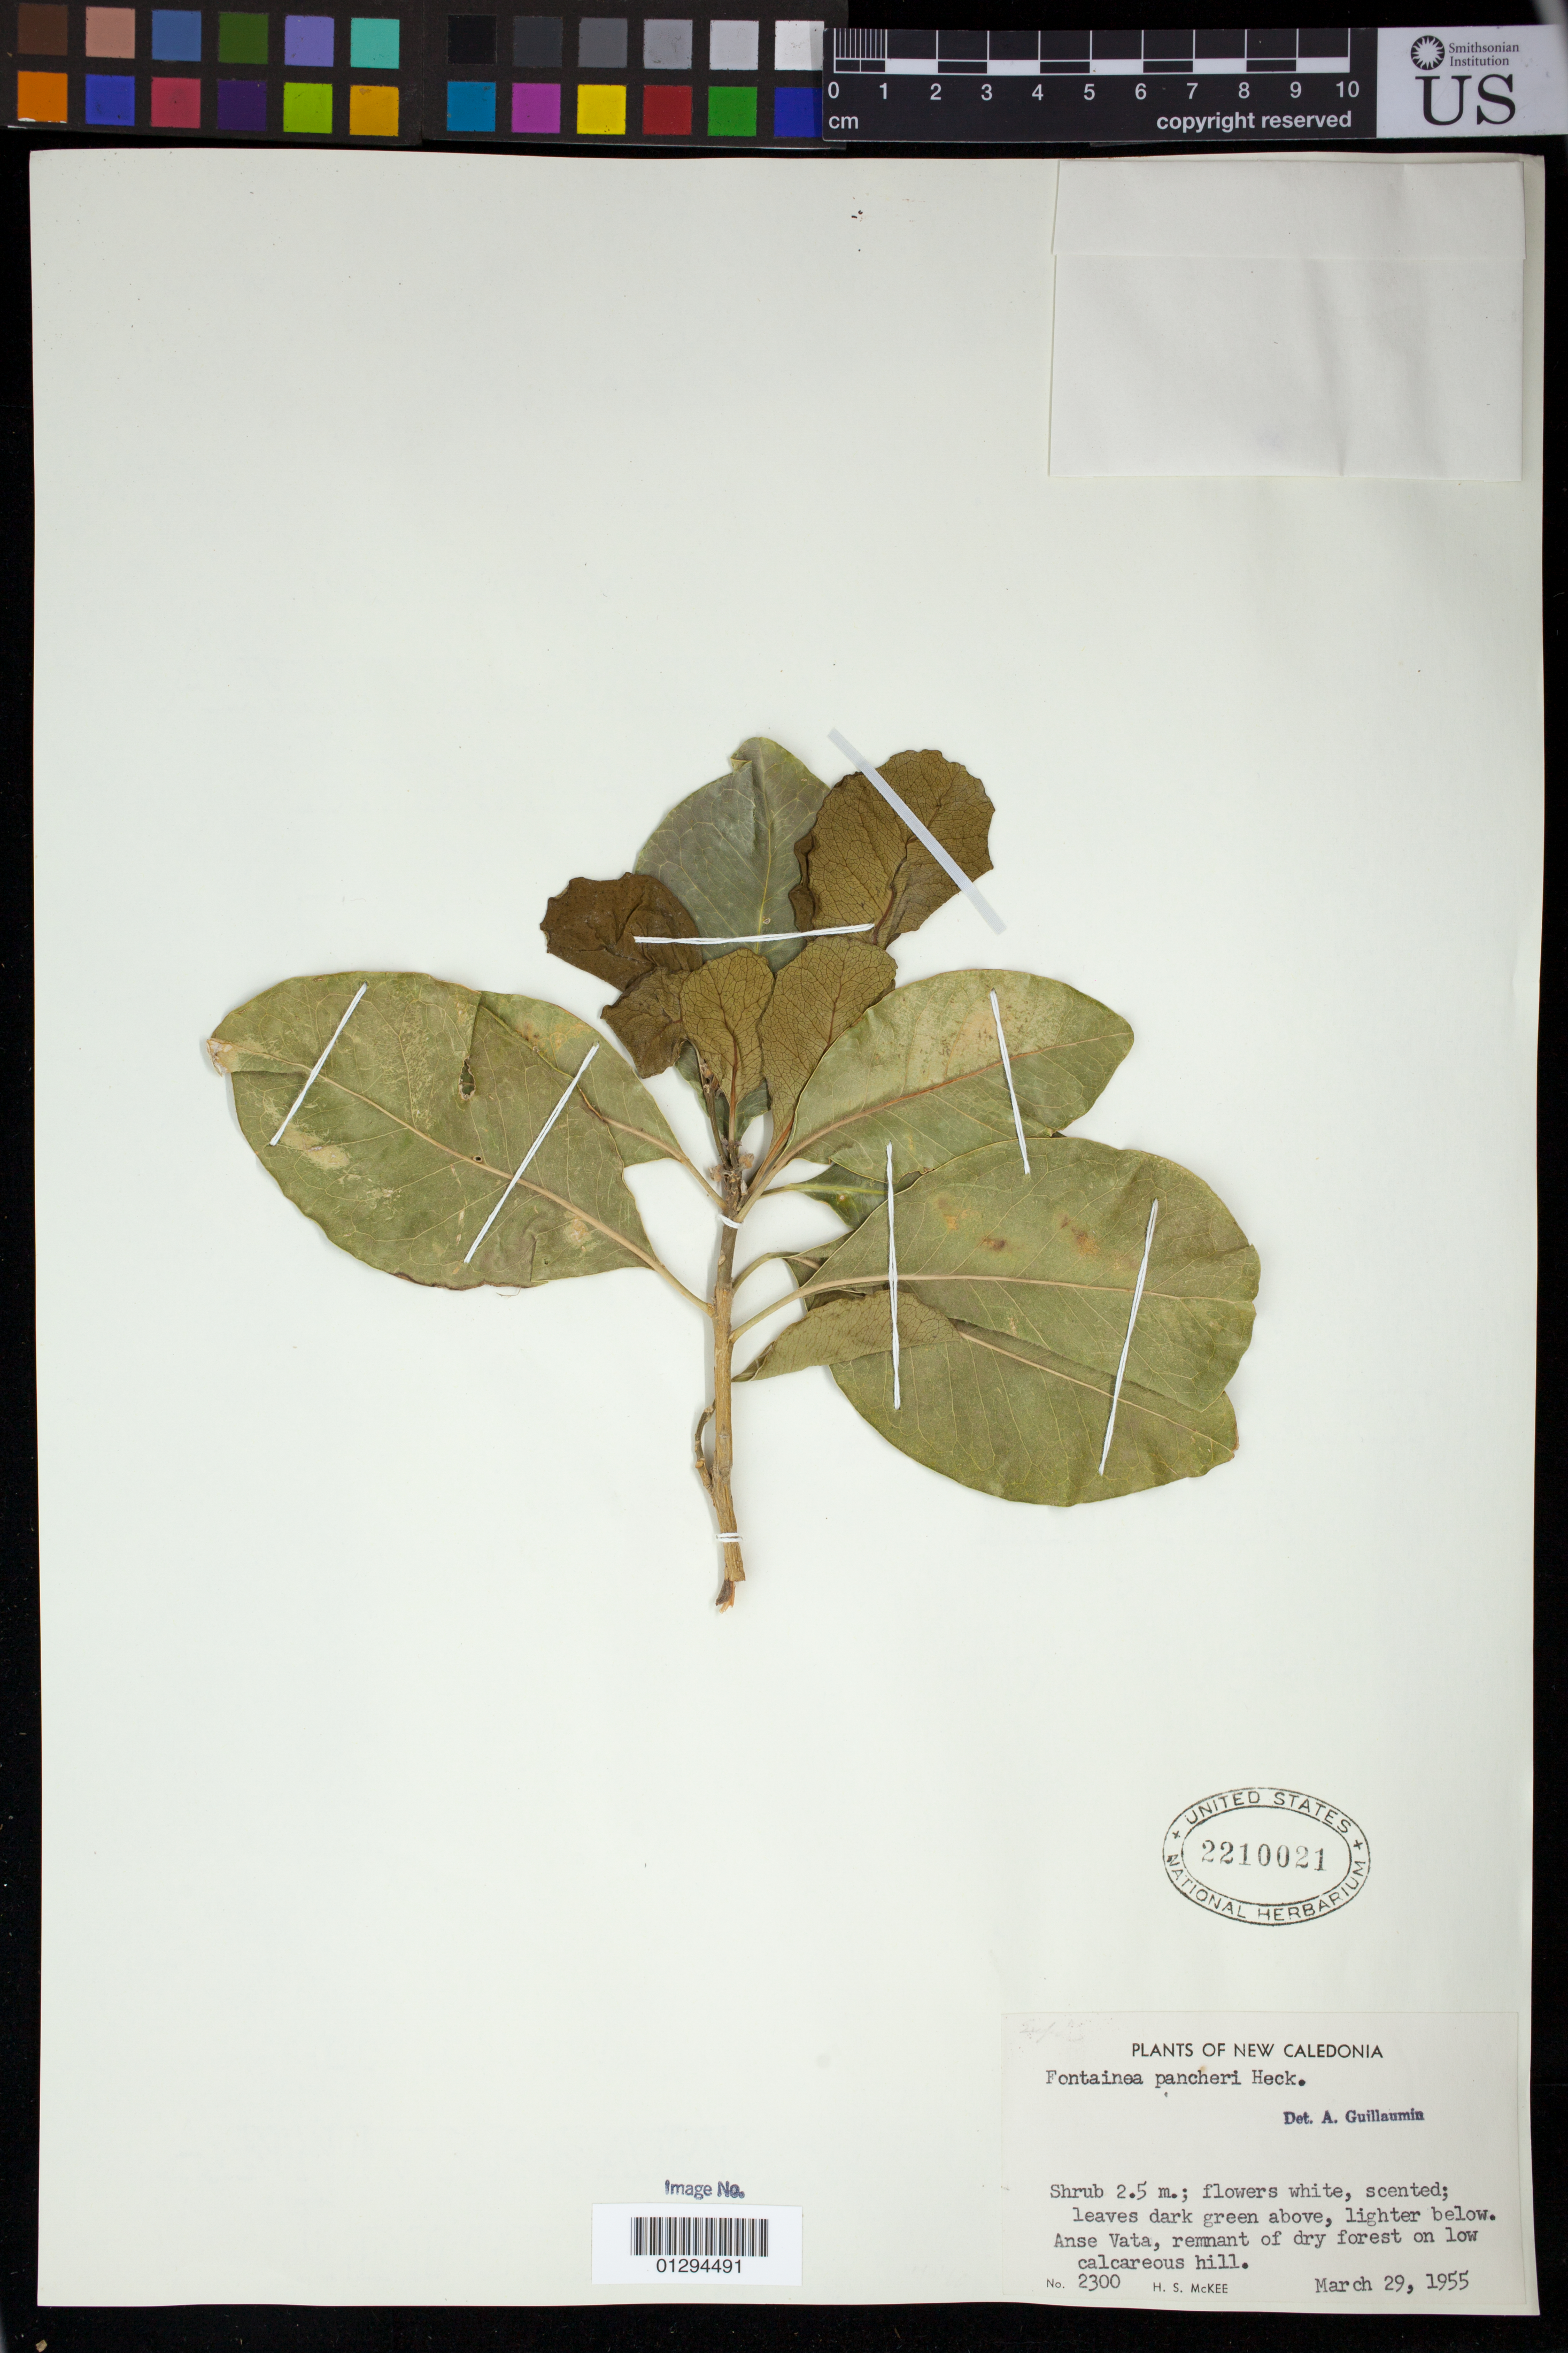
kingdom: Plantae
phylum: Tracheophyta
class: Magnoliopsida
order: Malpighiales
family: Euphorbiaceae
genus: Fontainea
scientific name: Fontainea pancheri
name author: (Baill.) Heckel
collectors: H. S. McKee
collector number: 2300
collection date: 1955-03-29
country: New Caledonia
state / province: South Province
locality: Anse Vata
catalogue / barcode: US 2210021